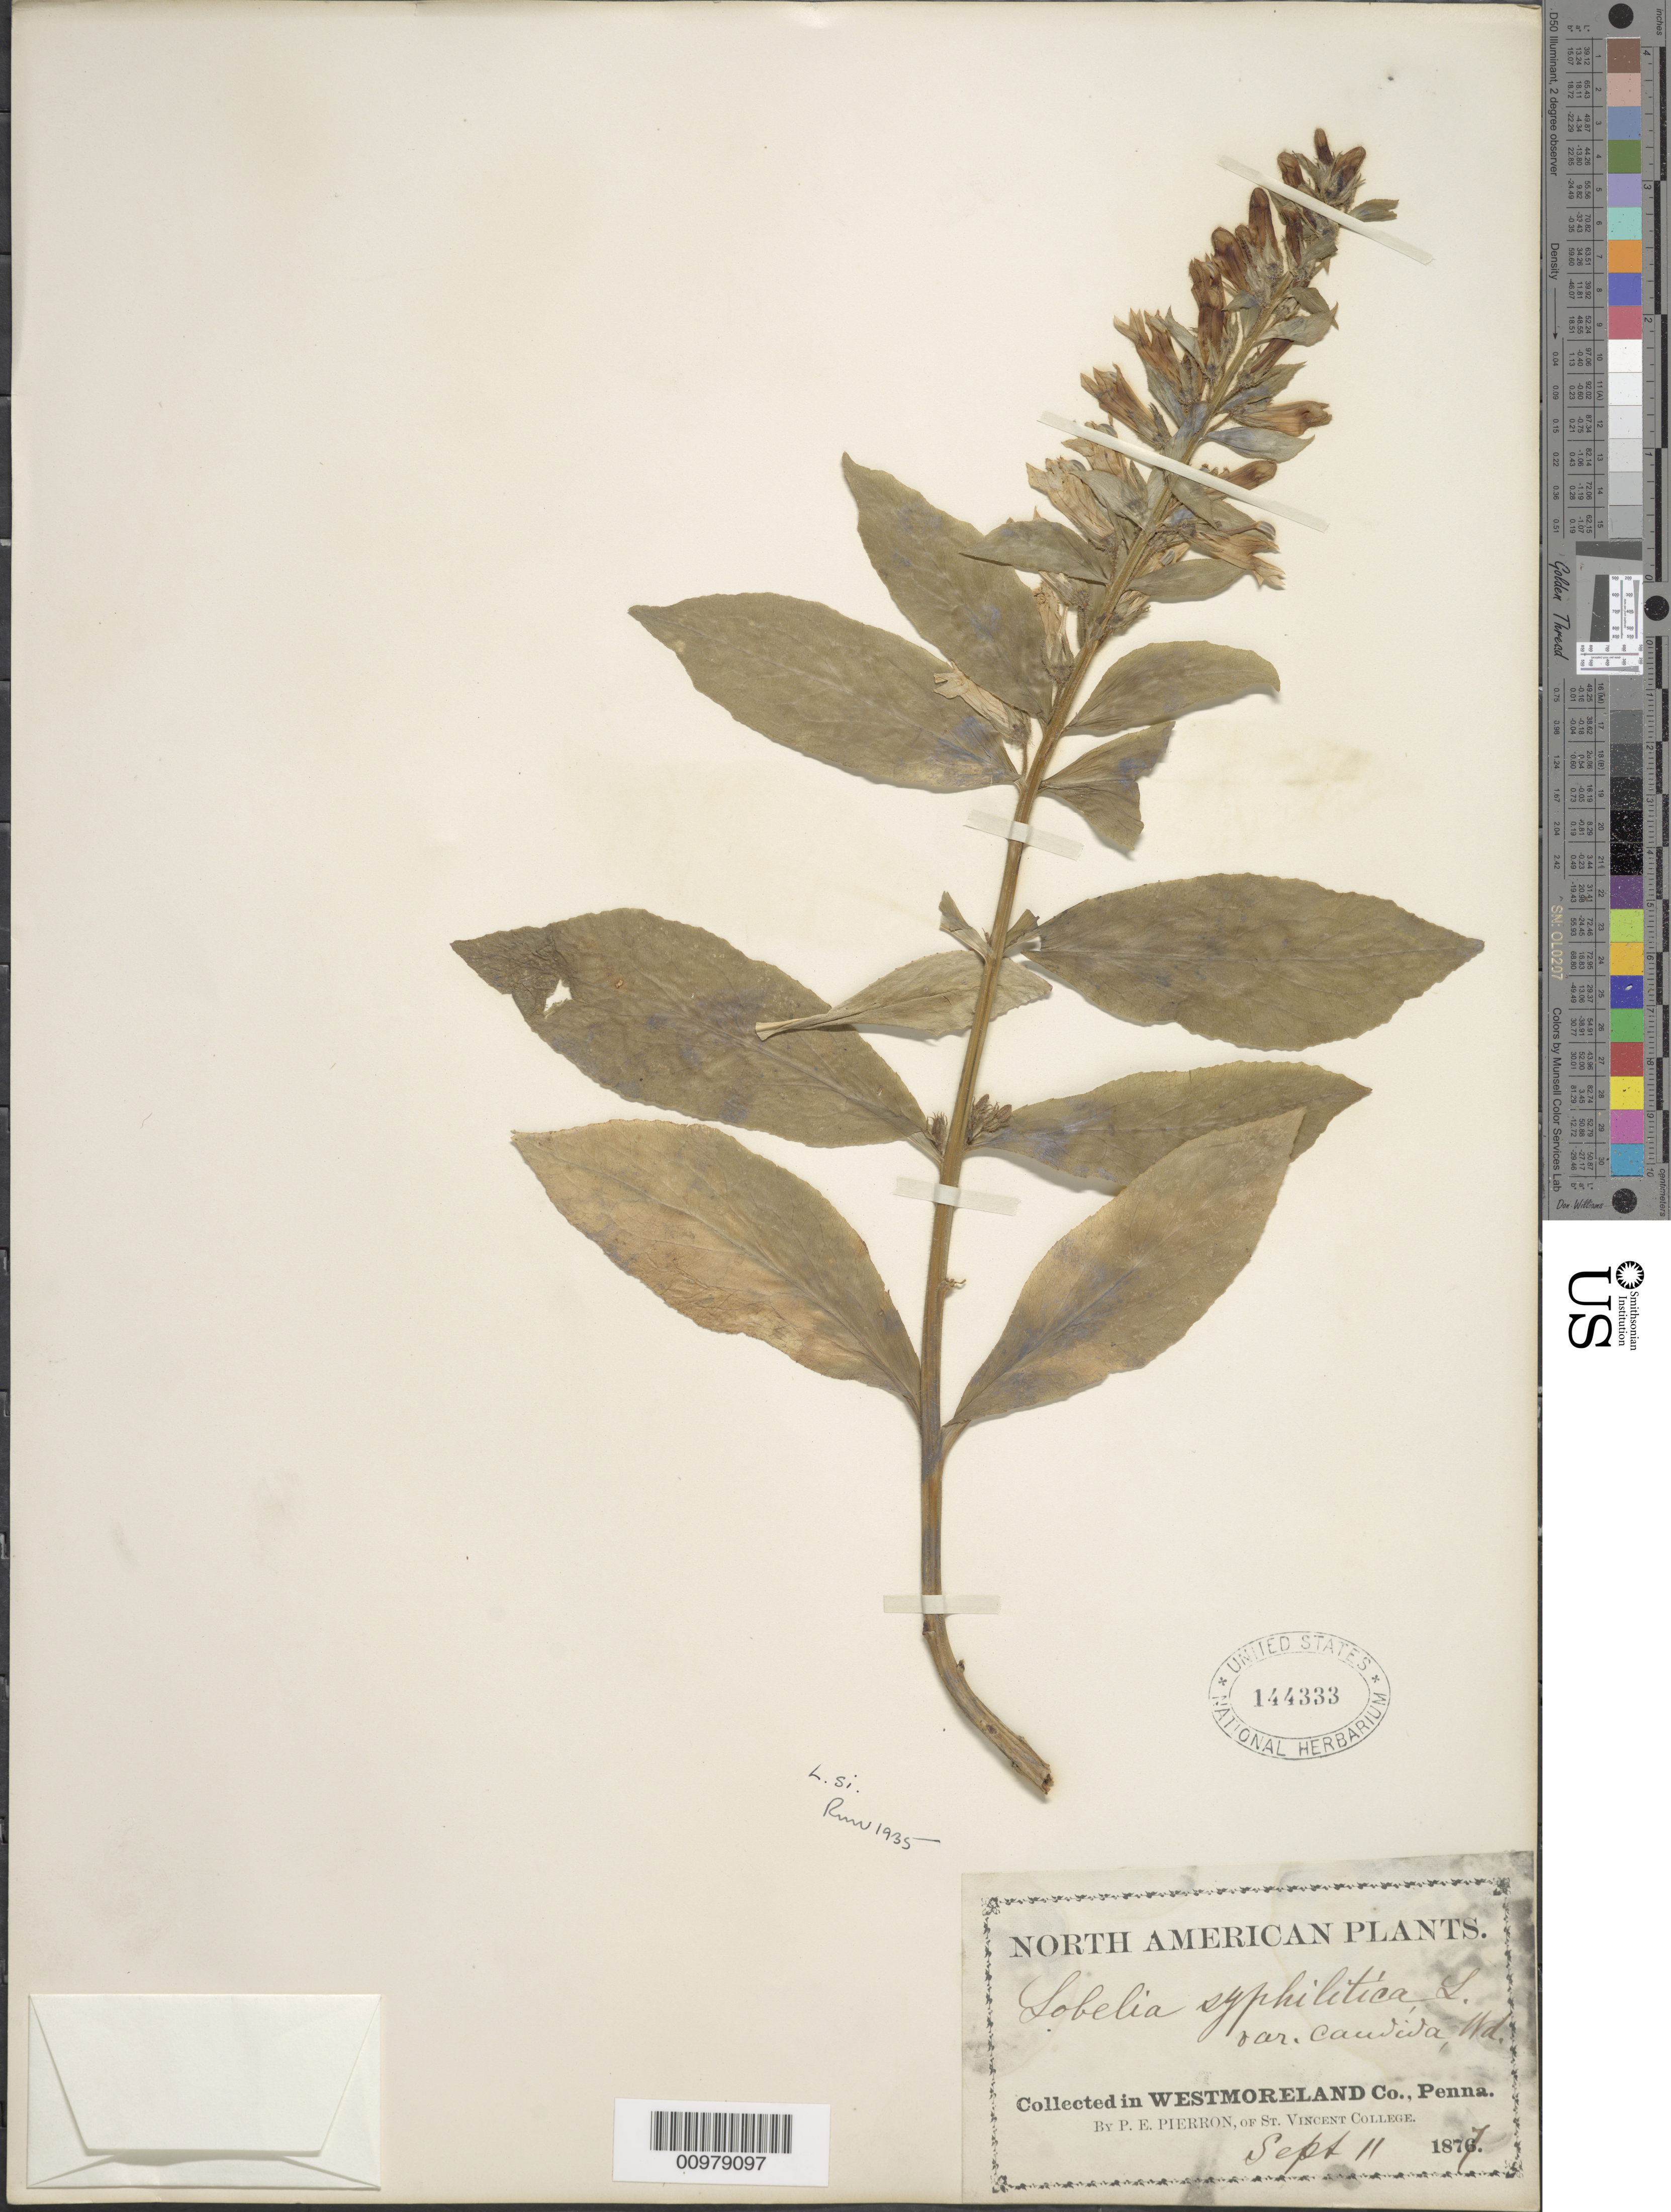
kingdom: Plantae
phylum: Tracheophyta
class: Magnoliopsida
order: Asterales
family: Campanulaceae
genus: Lobelia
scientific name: Lobelia siphilitica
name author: L.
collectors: P. Pierron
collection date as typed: Sept 11, 1877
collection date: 1877-09-11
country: United States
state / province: Pennsylvania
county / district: Westmoreland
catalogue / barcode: US 144333